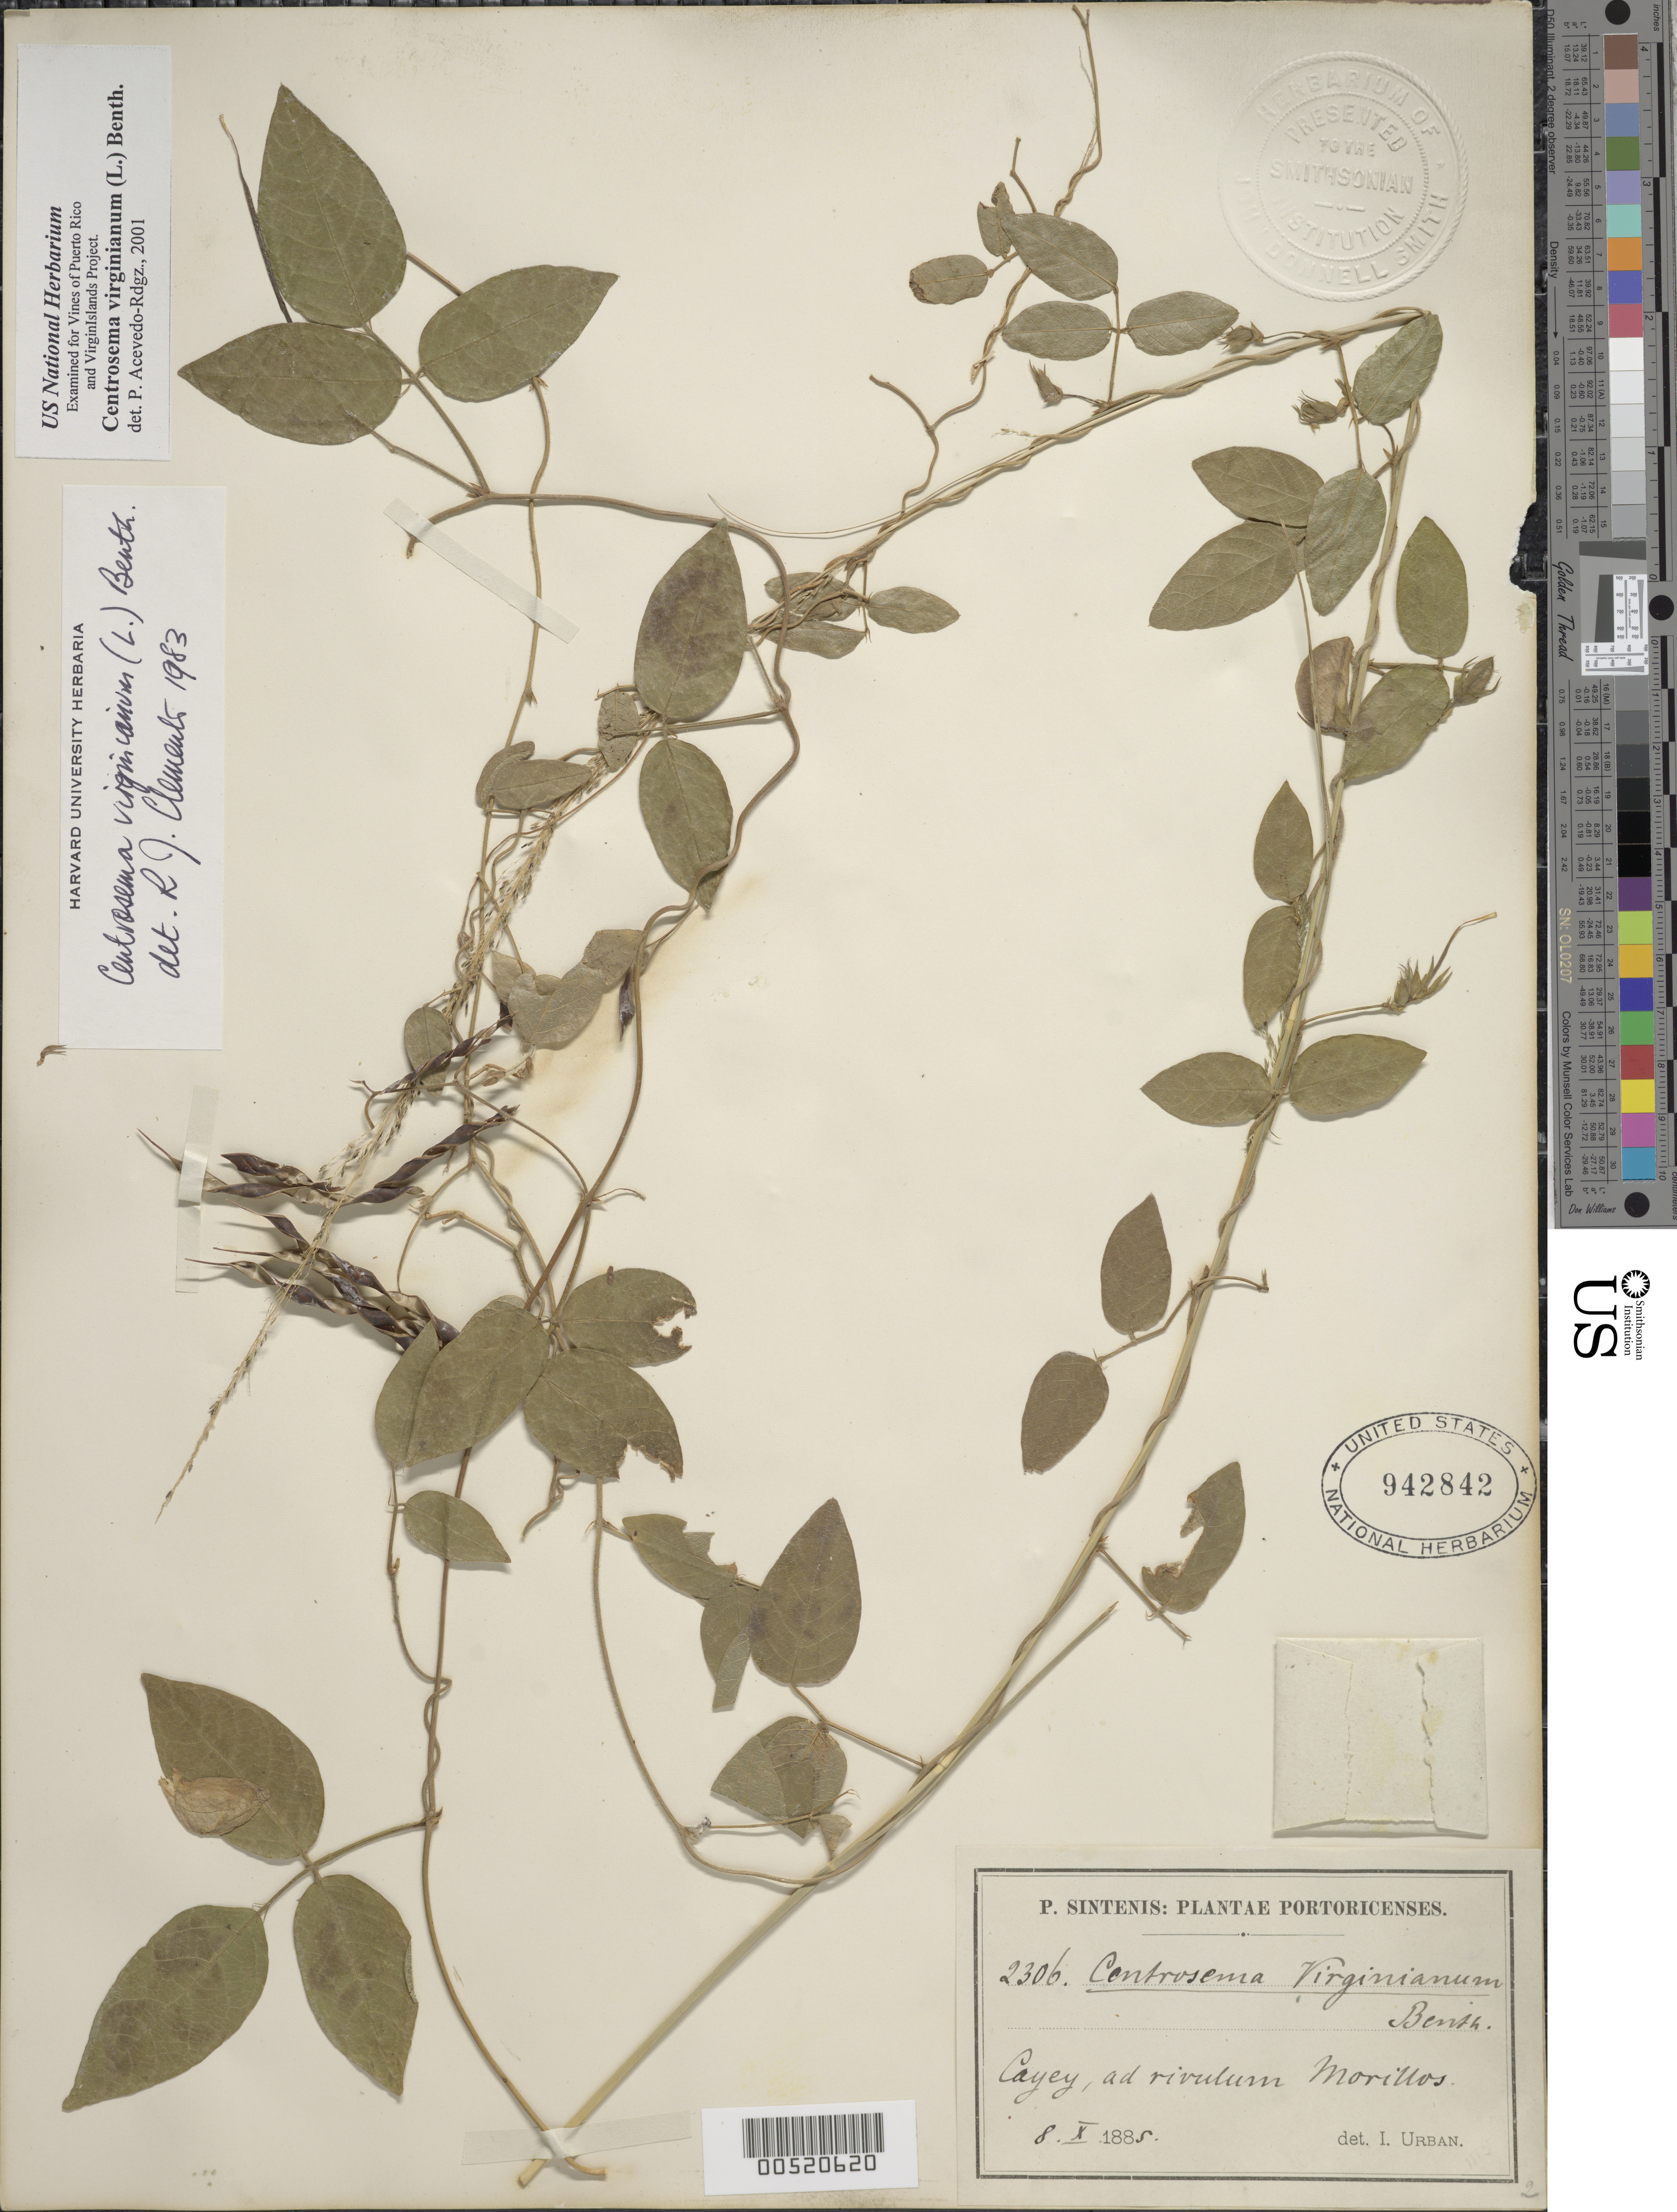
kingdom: Plantae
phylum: Tracheophyta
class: Magnoliopsida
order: Fabales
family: Fabaceae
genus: Centrosema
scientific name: Centrosema virginianum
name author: (L.) Benth.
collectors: P. Sintenis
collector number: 2306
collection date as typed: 08 Oct 1885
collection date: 1885-10-08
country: Puerto Rico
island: Greater Antilles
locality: Cayey ad rivulum Morillos.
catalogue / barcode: US 942842